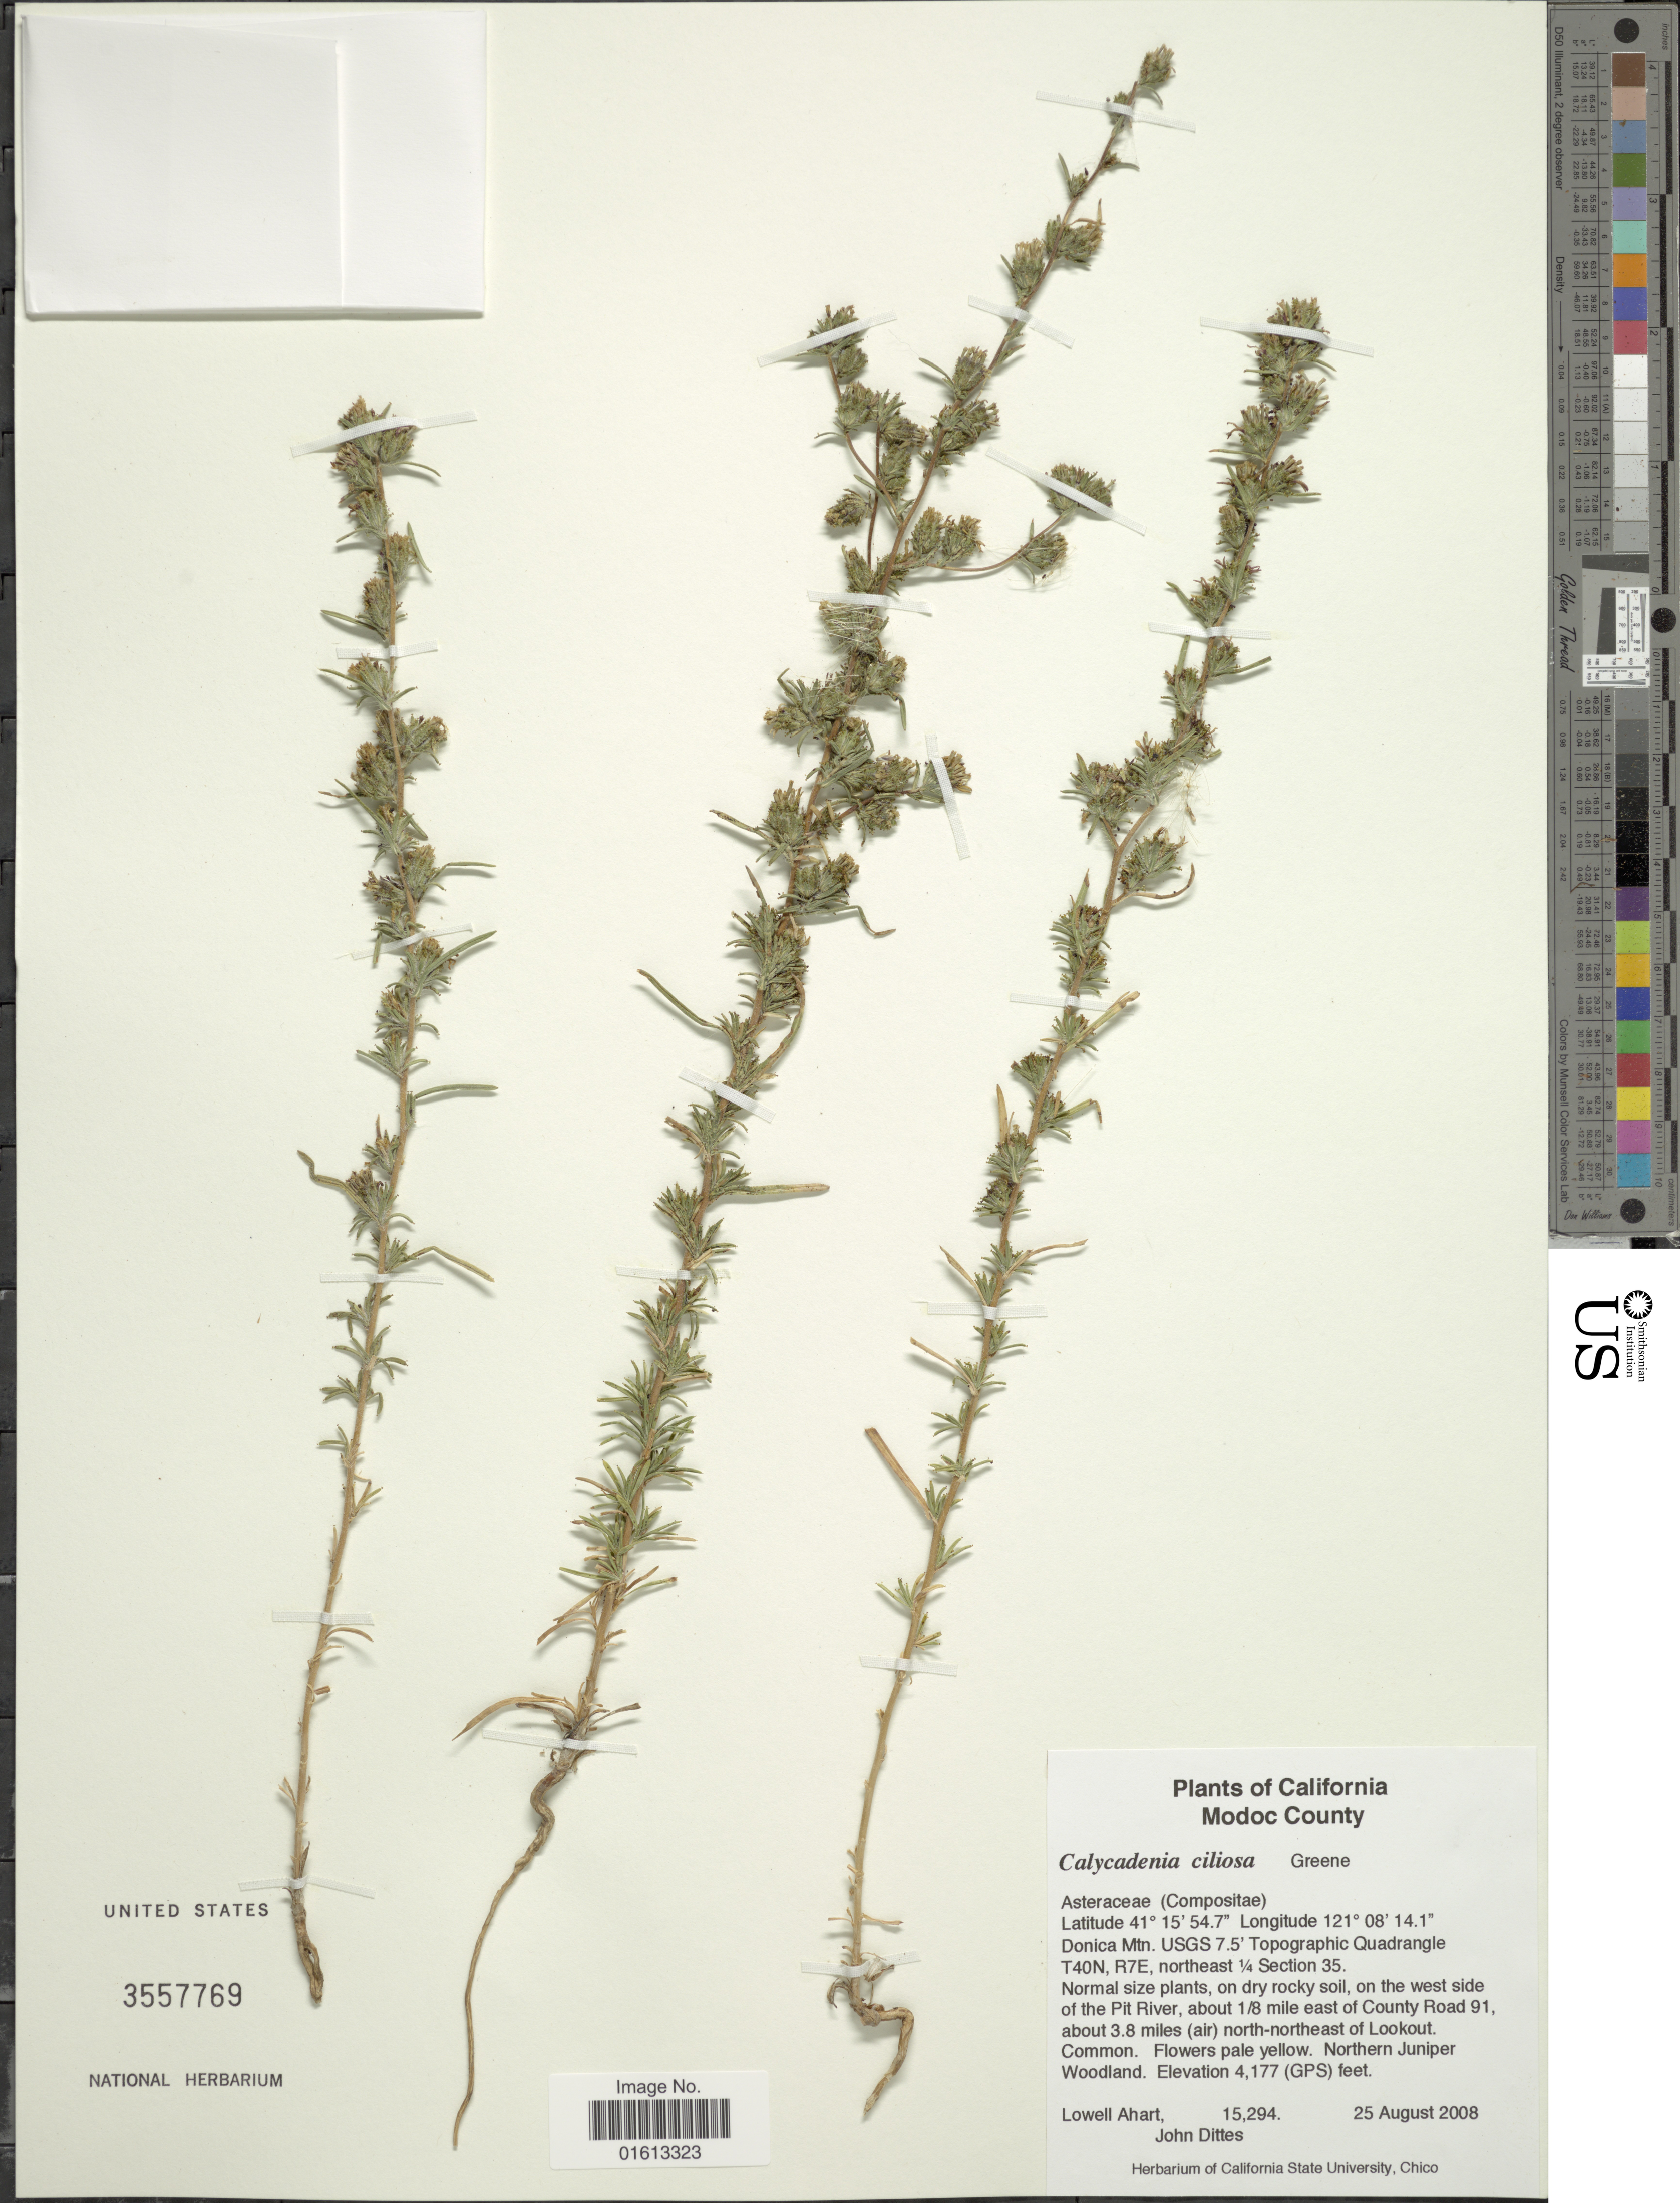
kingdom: Plantae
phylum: Tracheophyta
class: Magnoliopsida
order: Asterales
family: Asteraceae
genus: Calycadenia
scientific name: Calycadenia ciliosa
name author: Greene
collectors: L. Ahart & J. Dittes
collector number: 15294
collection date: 2008-08-25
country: United States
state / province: California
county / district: Modoc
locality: Modoc County, on the west side of the Pit River, about 1/8 mile east of County Road 91, about 3.8 miles (air) north-northeast of Lookout, Northern Juniper Woodland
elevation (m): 1273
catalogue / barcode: US 3557769